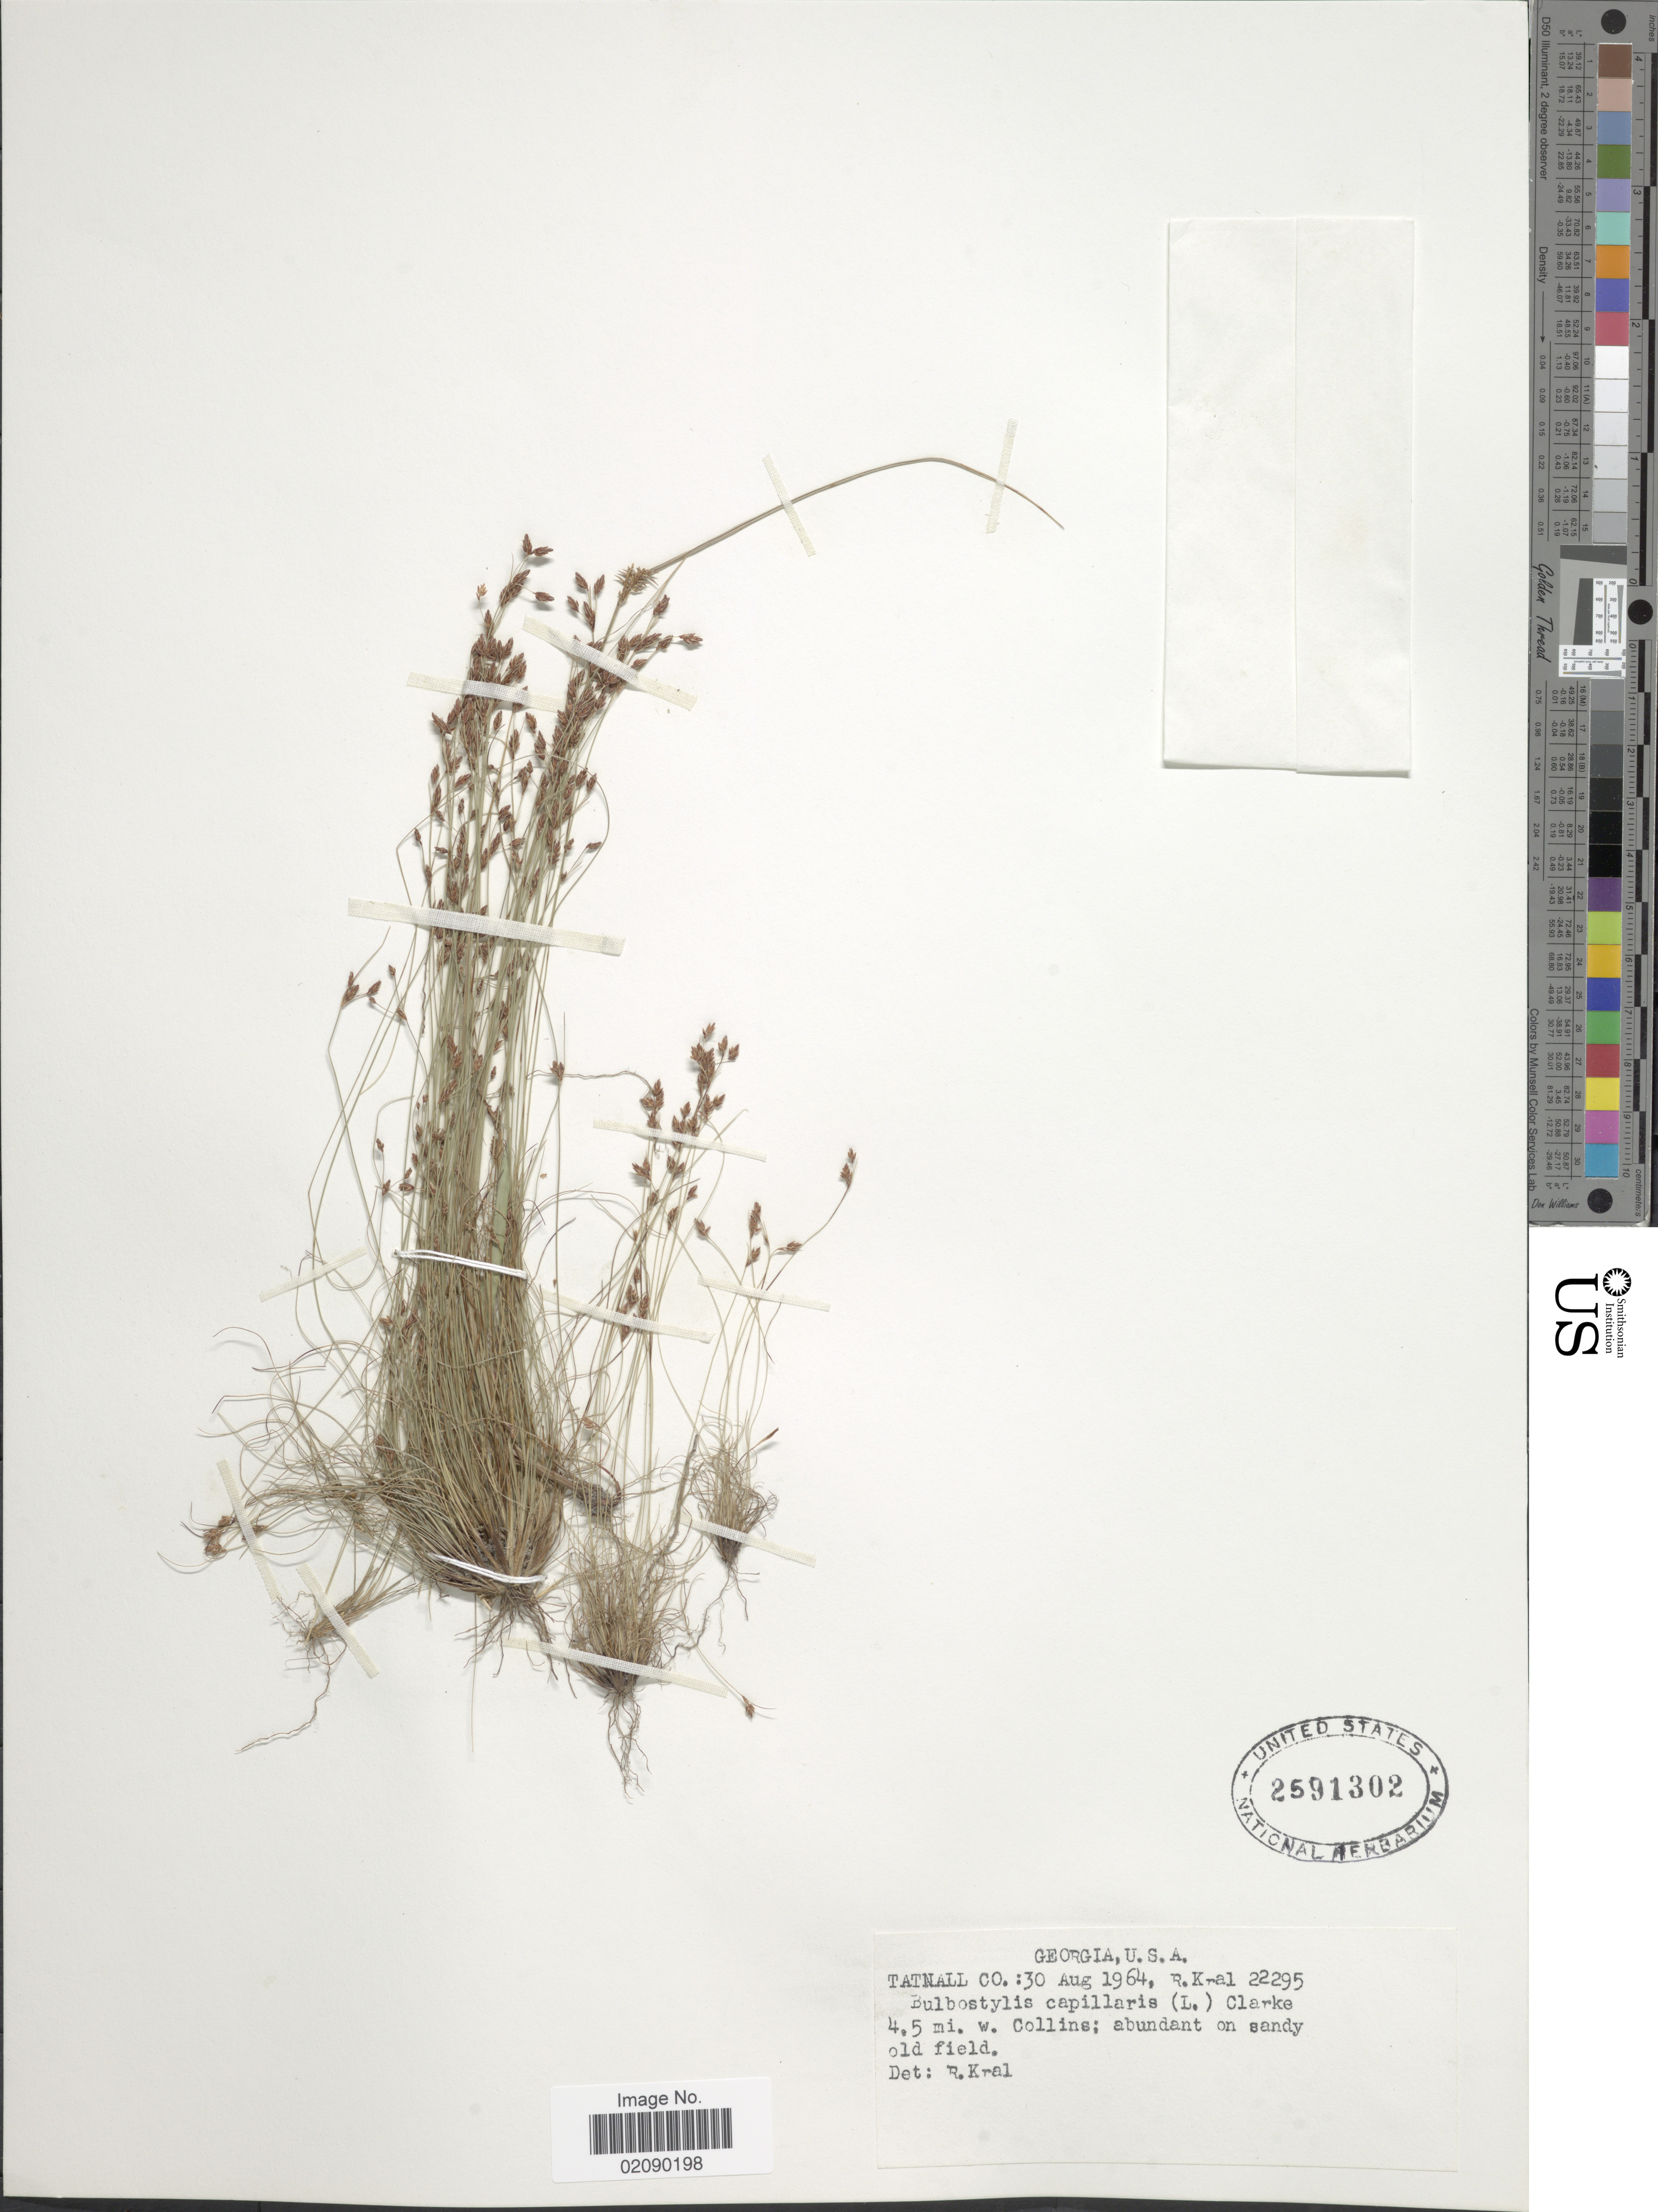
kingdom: Plantae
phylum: Tracheophyta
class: Liliopsida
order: Poales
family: Cyperaceae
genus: Bulbostylis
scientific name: Bulbostylis capillaris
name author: (L.) Kunth ex C.B. Clarke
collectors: R. Kral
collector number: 22295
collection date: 1964-08-30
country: United States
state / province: Georgia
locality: Tatnall Co. 4.5 mi. w. Collins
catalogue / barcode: US 2591302